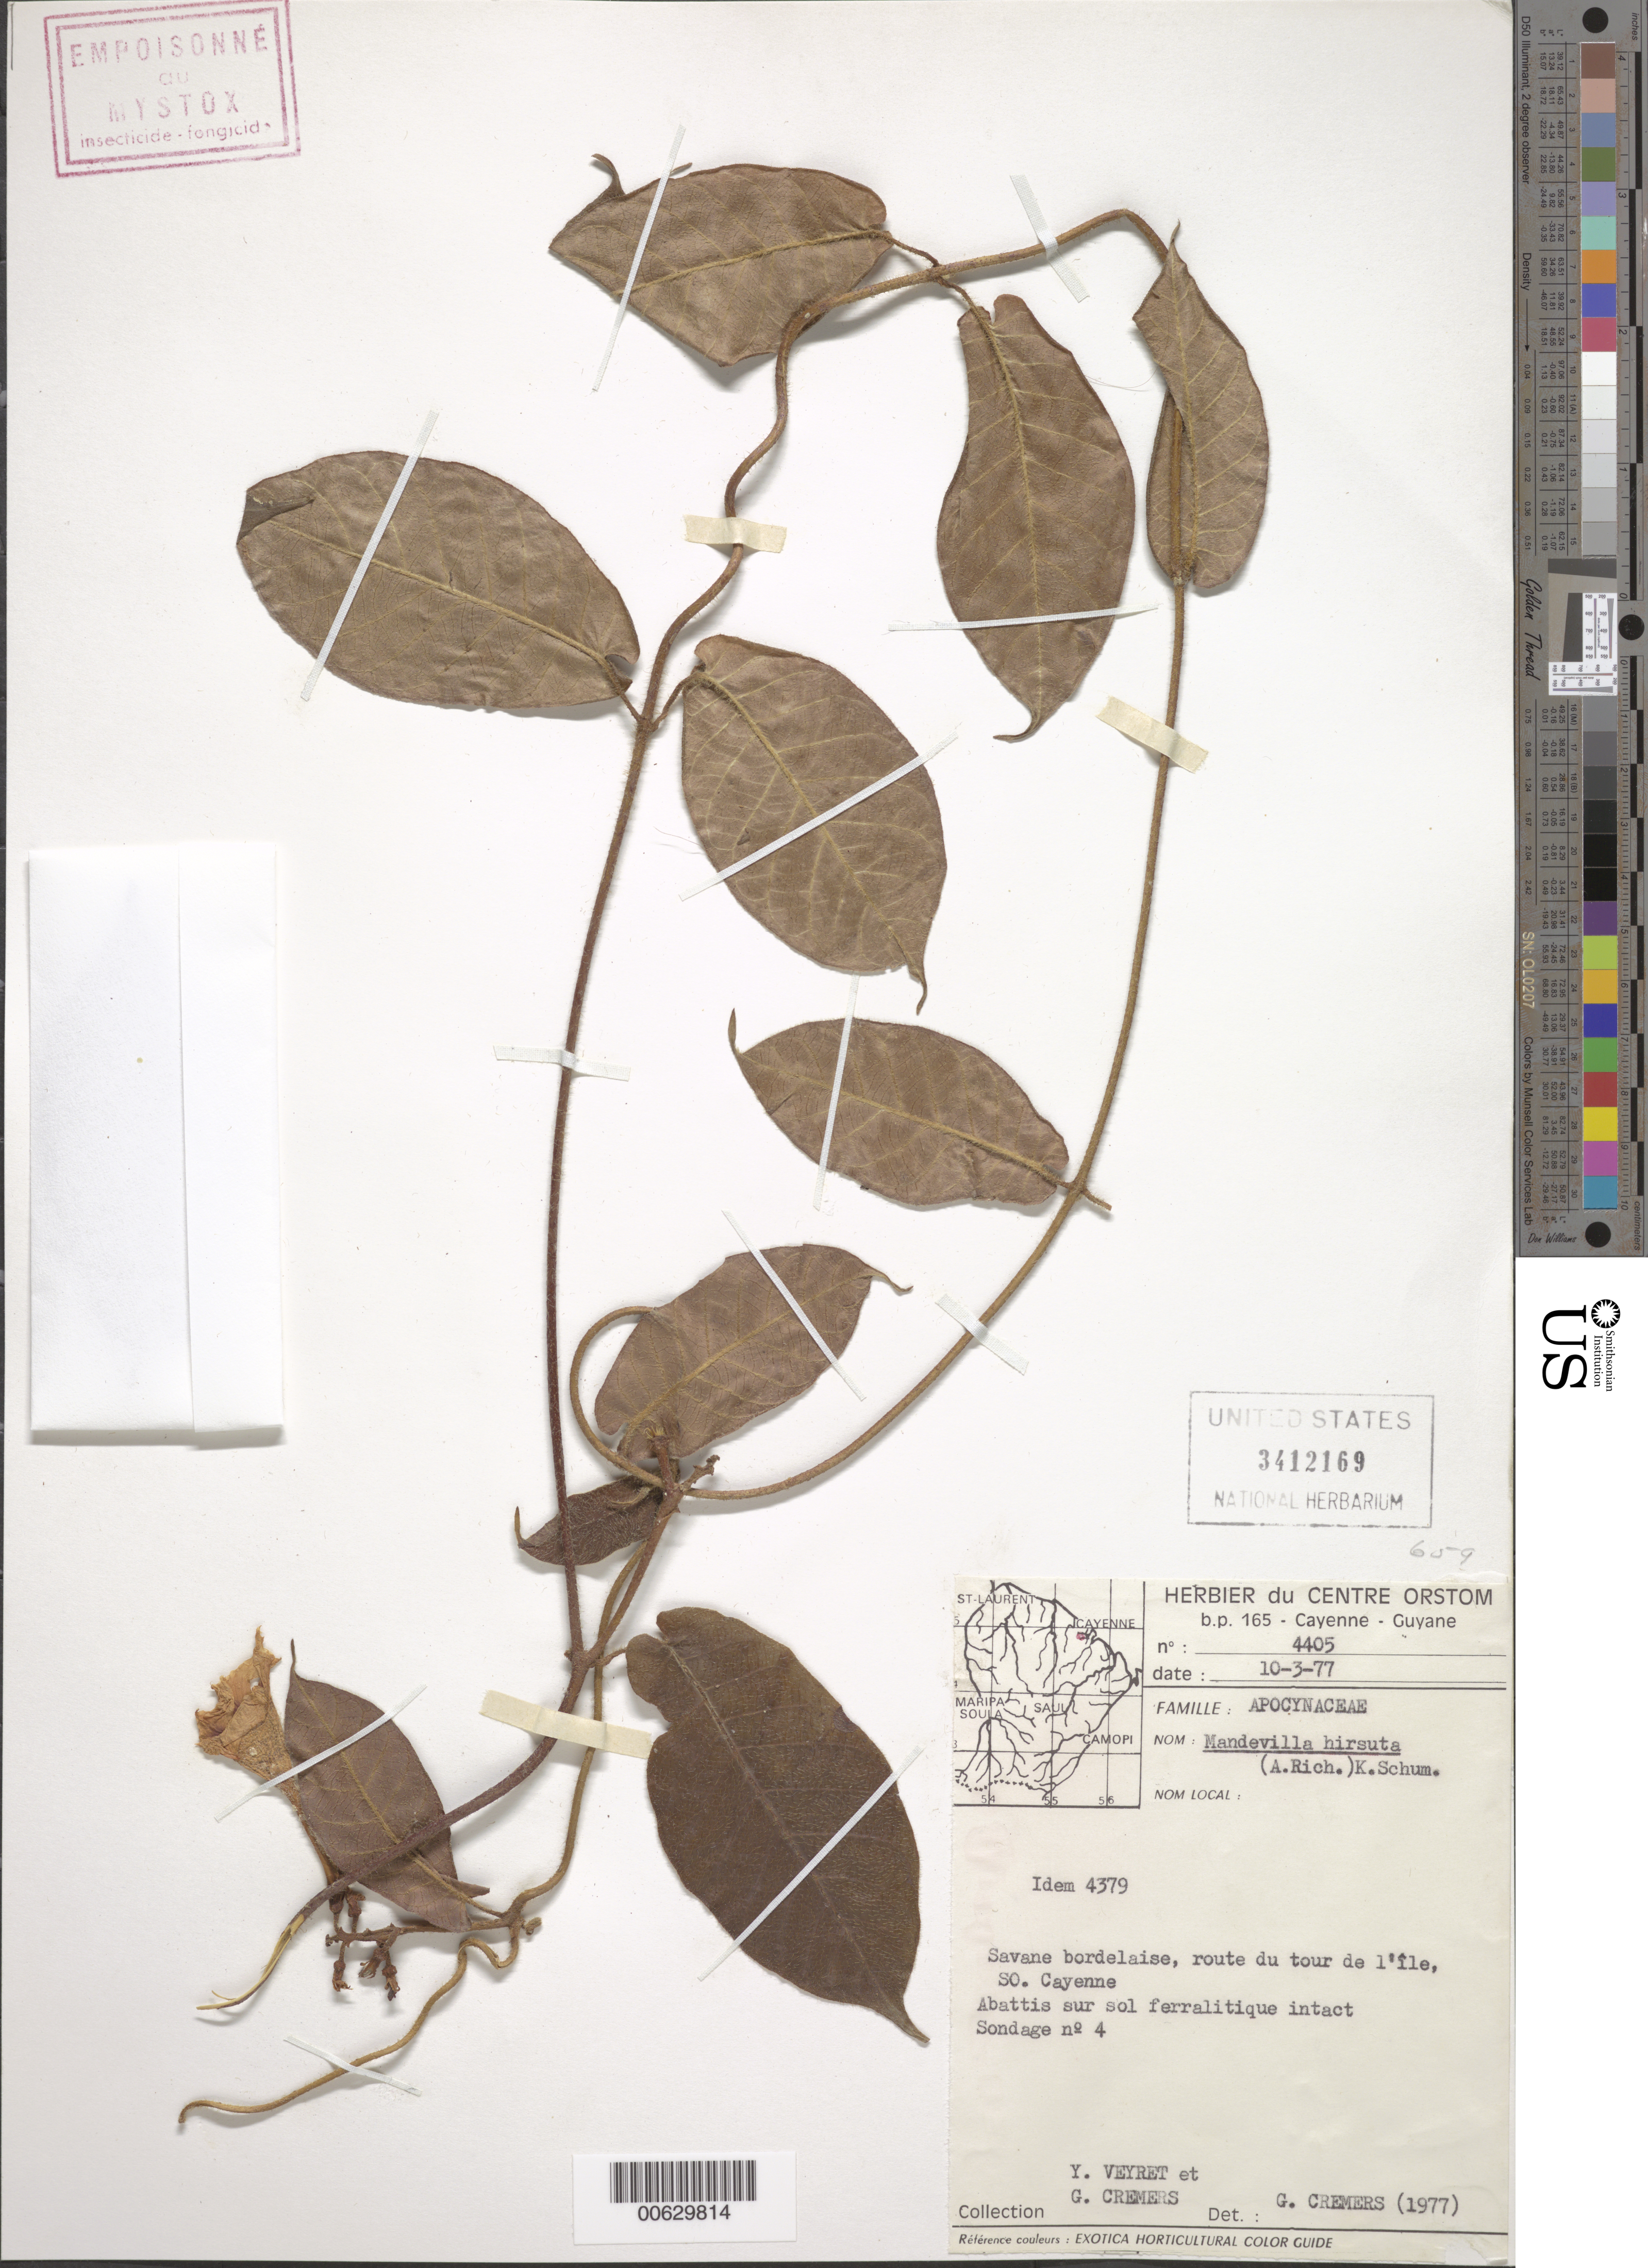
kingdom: Plantae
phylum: Tracheophyta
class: Magnoliopsida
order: Gentianales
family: Apocynaceae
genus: Mandevilla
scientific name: Mandevilla hirsuta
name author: (Rich.) K. Schum.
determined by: Cremers, Georges A.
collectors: Y. Veyret & G. Cremers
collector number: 4405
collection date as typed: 10-Mar-77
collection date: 1977-03-10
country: French Guiana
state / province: Cayenne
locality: Cayenne, route du tour de l'Ile; SO Cayenne, sondage nº 4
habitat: Savane bordelaise; abattis sur sol ferralitique intact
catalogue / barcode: US 3412169